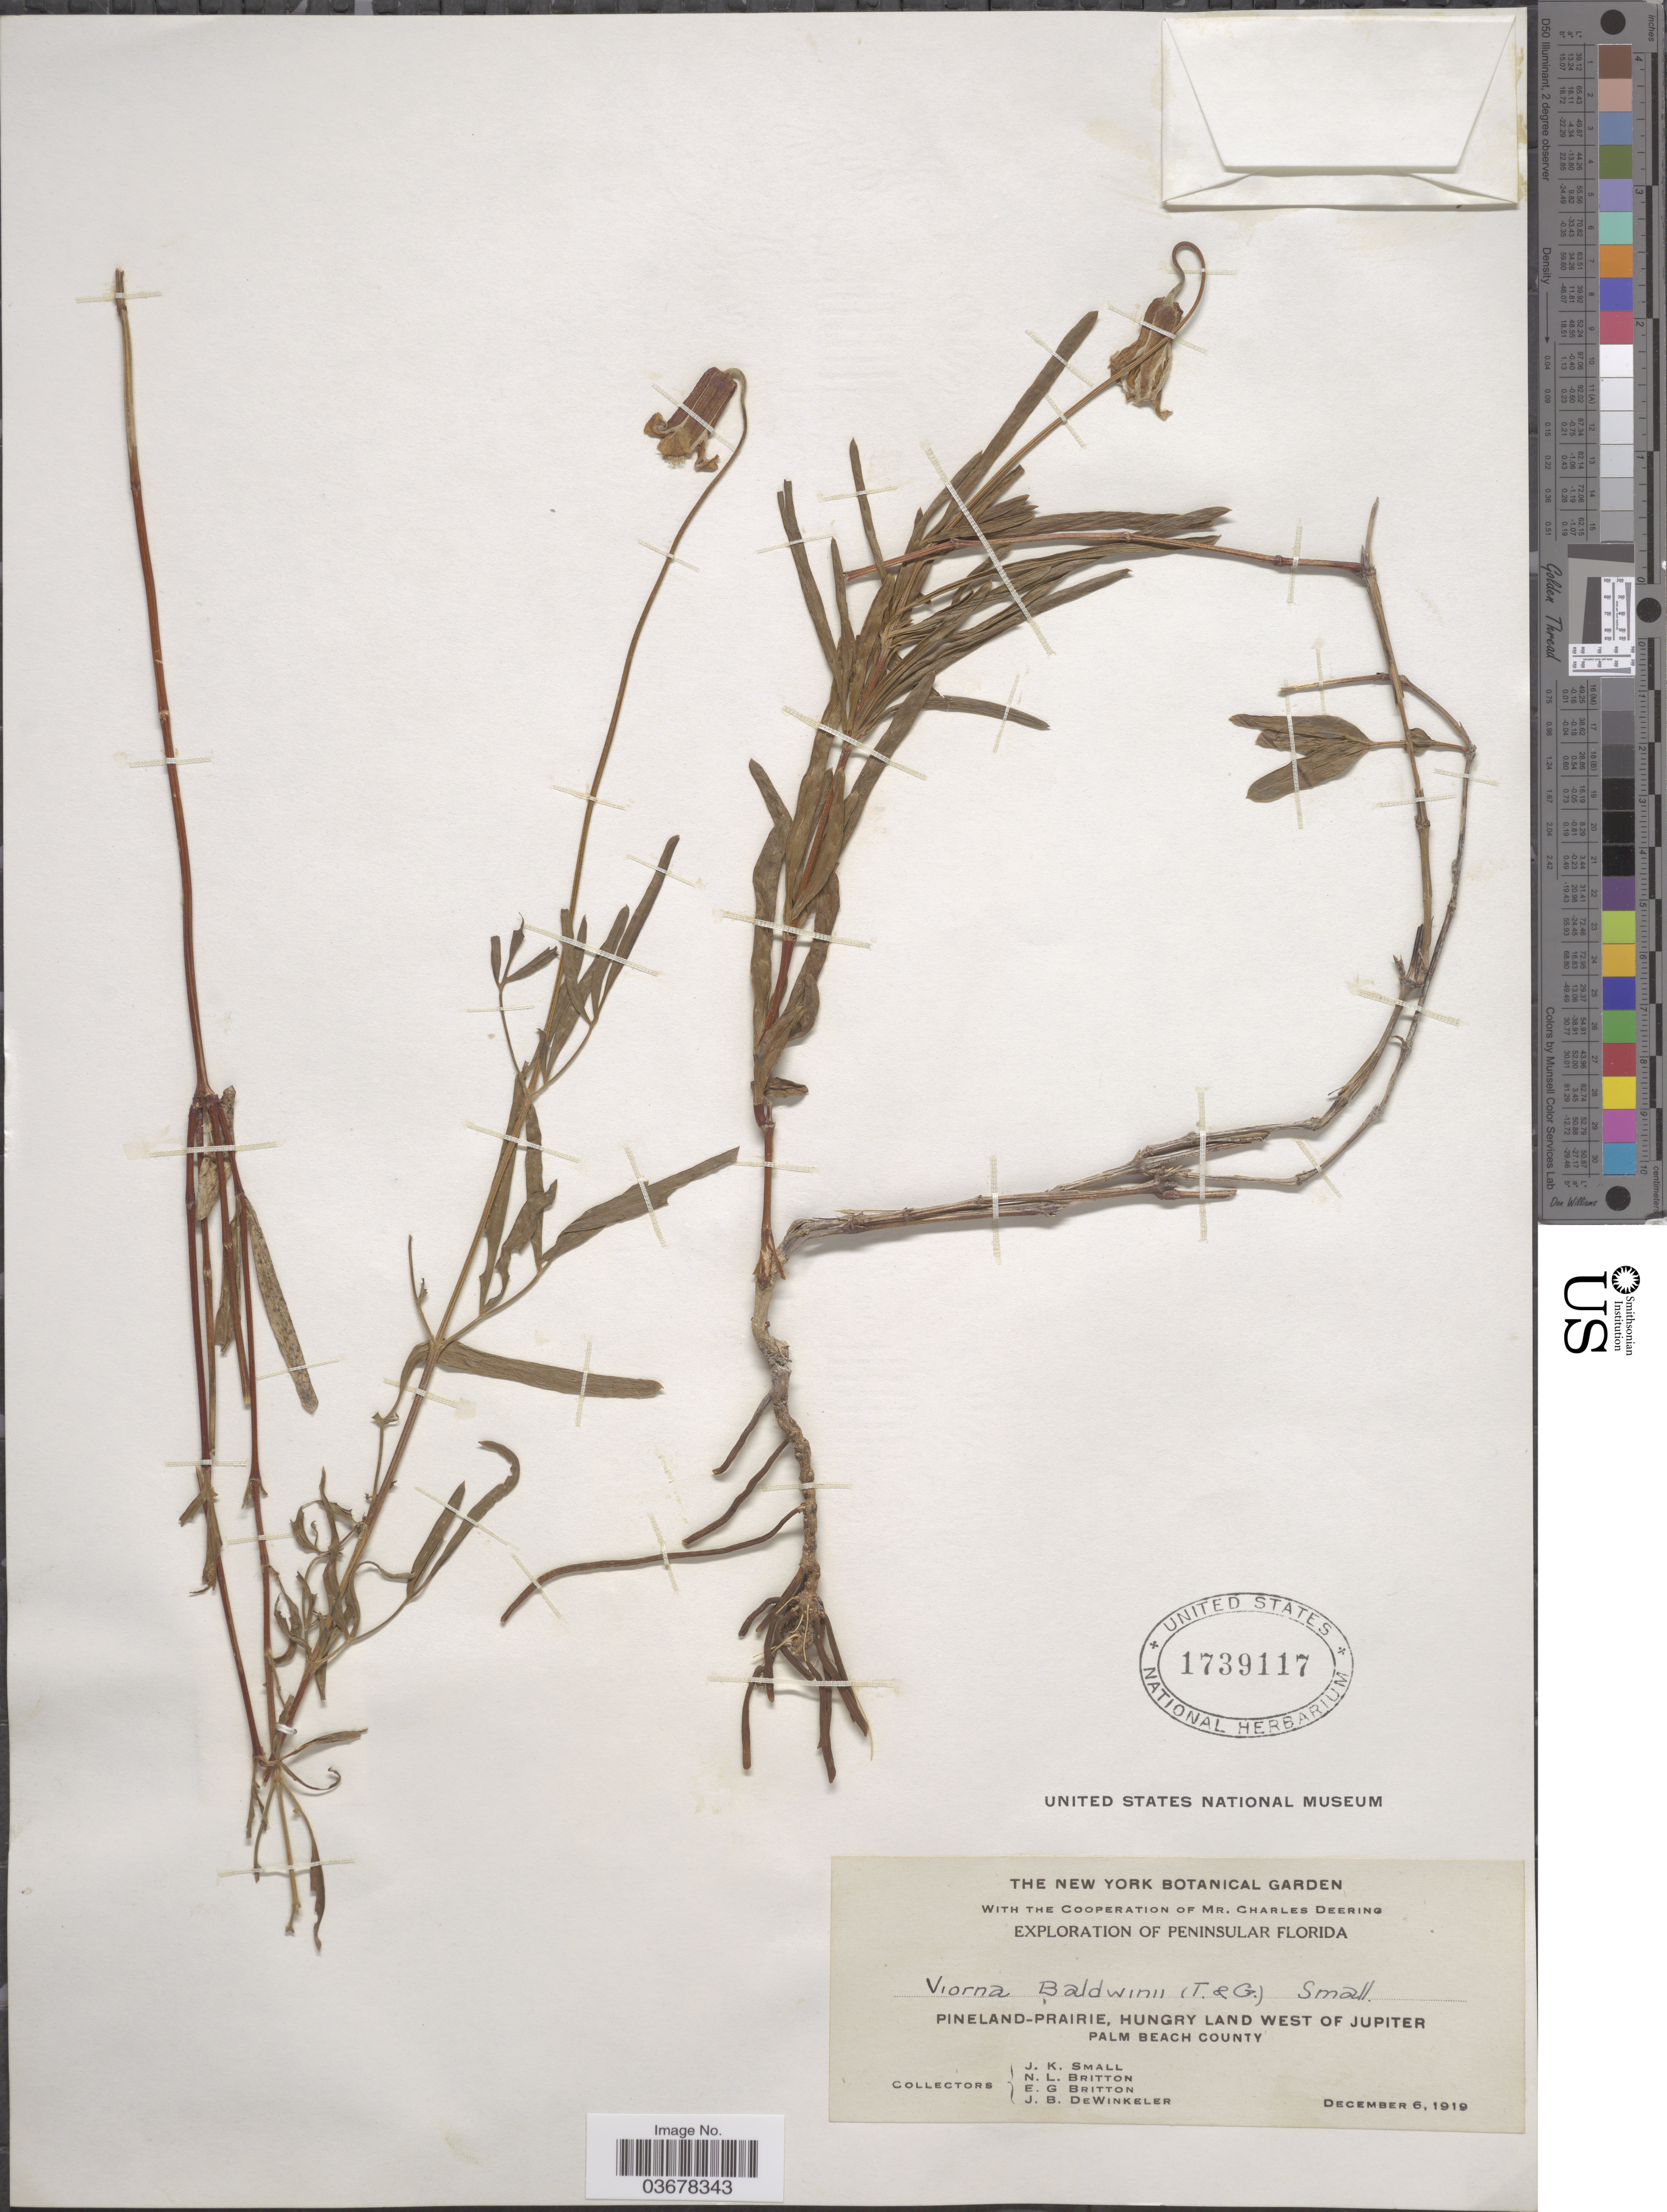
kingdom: Plantae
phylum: Tracheophyta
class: Magnoliopsida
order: Ranunculales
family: Ranunculaceae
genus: Clematis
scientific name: Clematis viorna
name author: L.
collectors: J. K. Small, N. Britton, E. G. Britton & J. B. Dewinkeler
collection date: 1919-12-06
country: United States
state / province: Florida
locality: Peninsular Florida. Pineland-Prairie, Hungry Land west of Jupiter. Palm Beach County.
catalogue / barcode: US 1739117